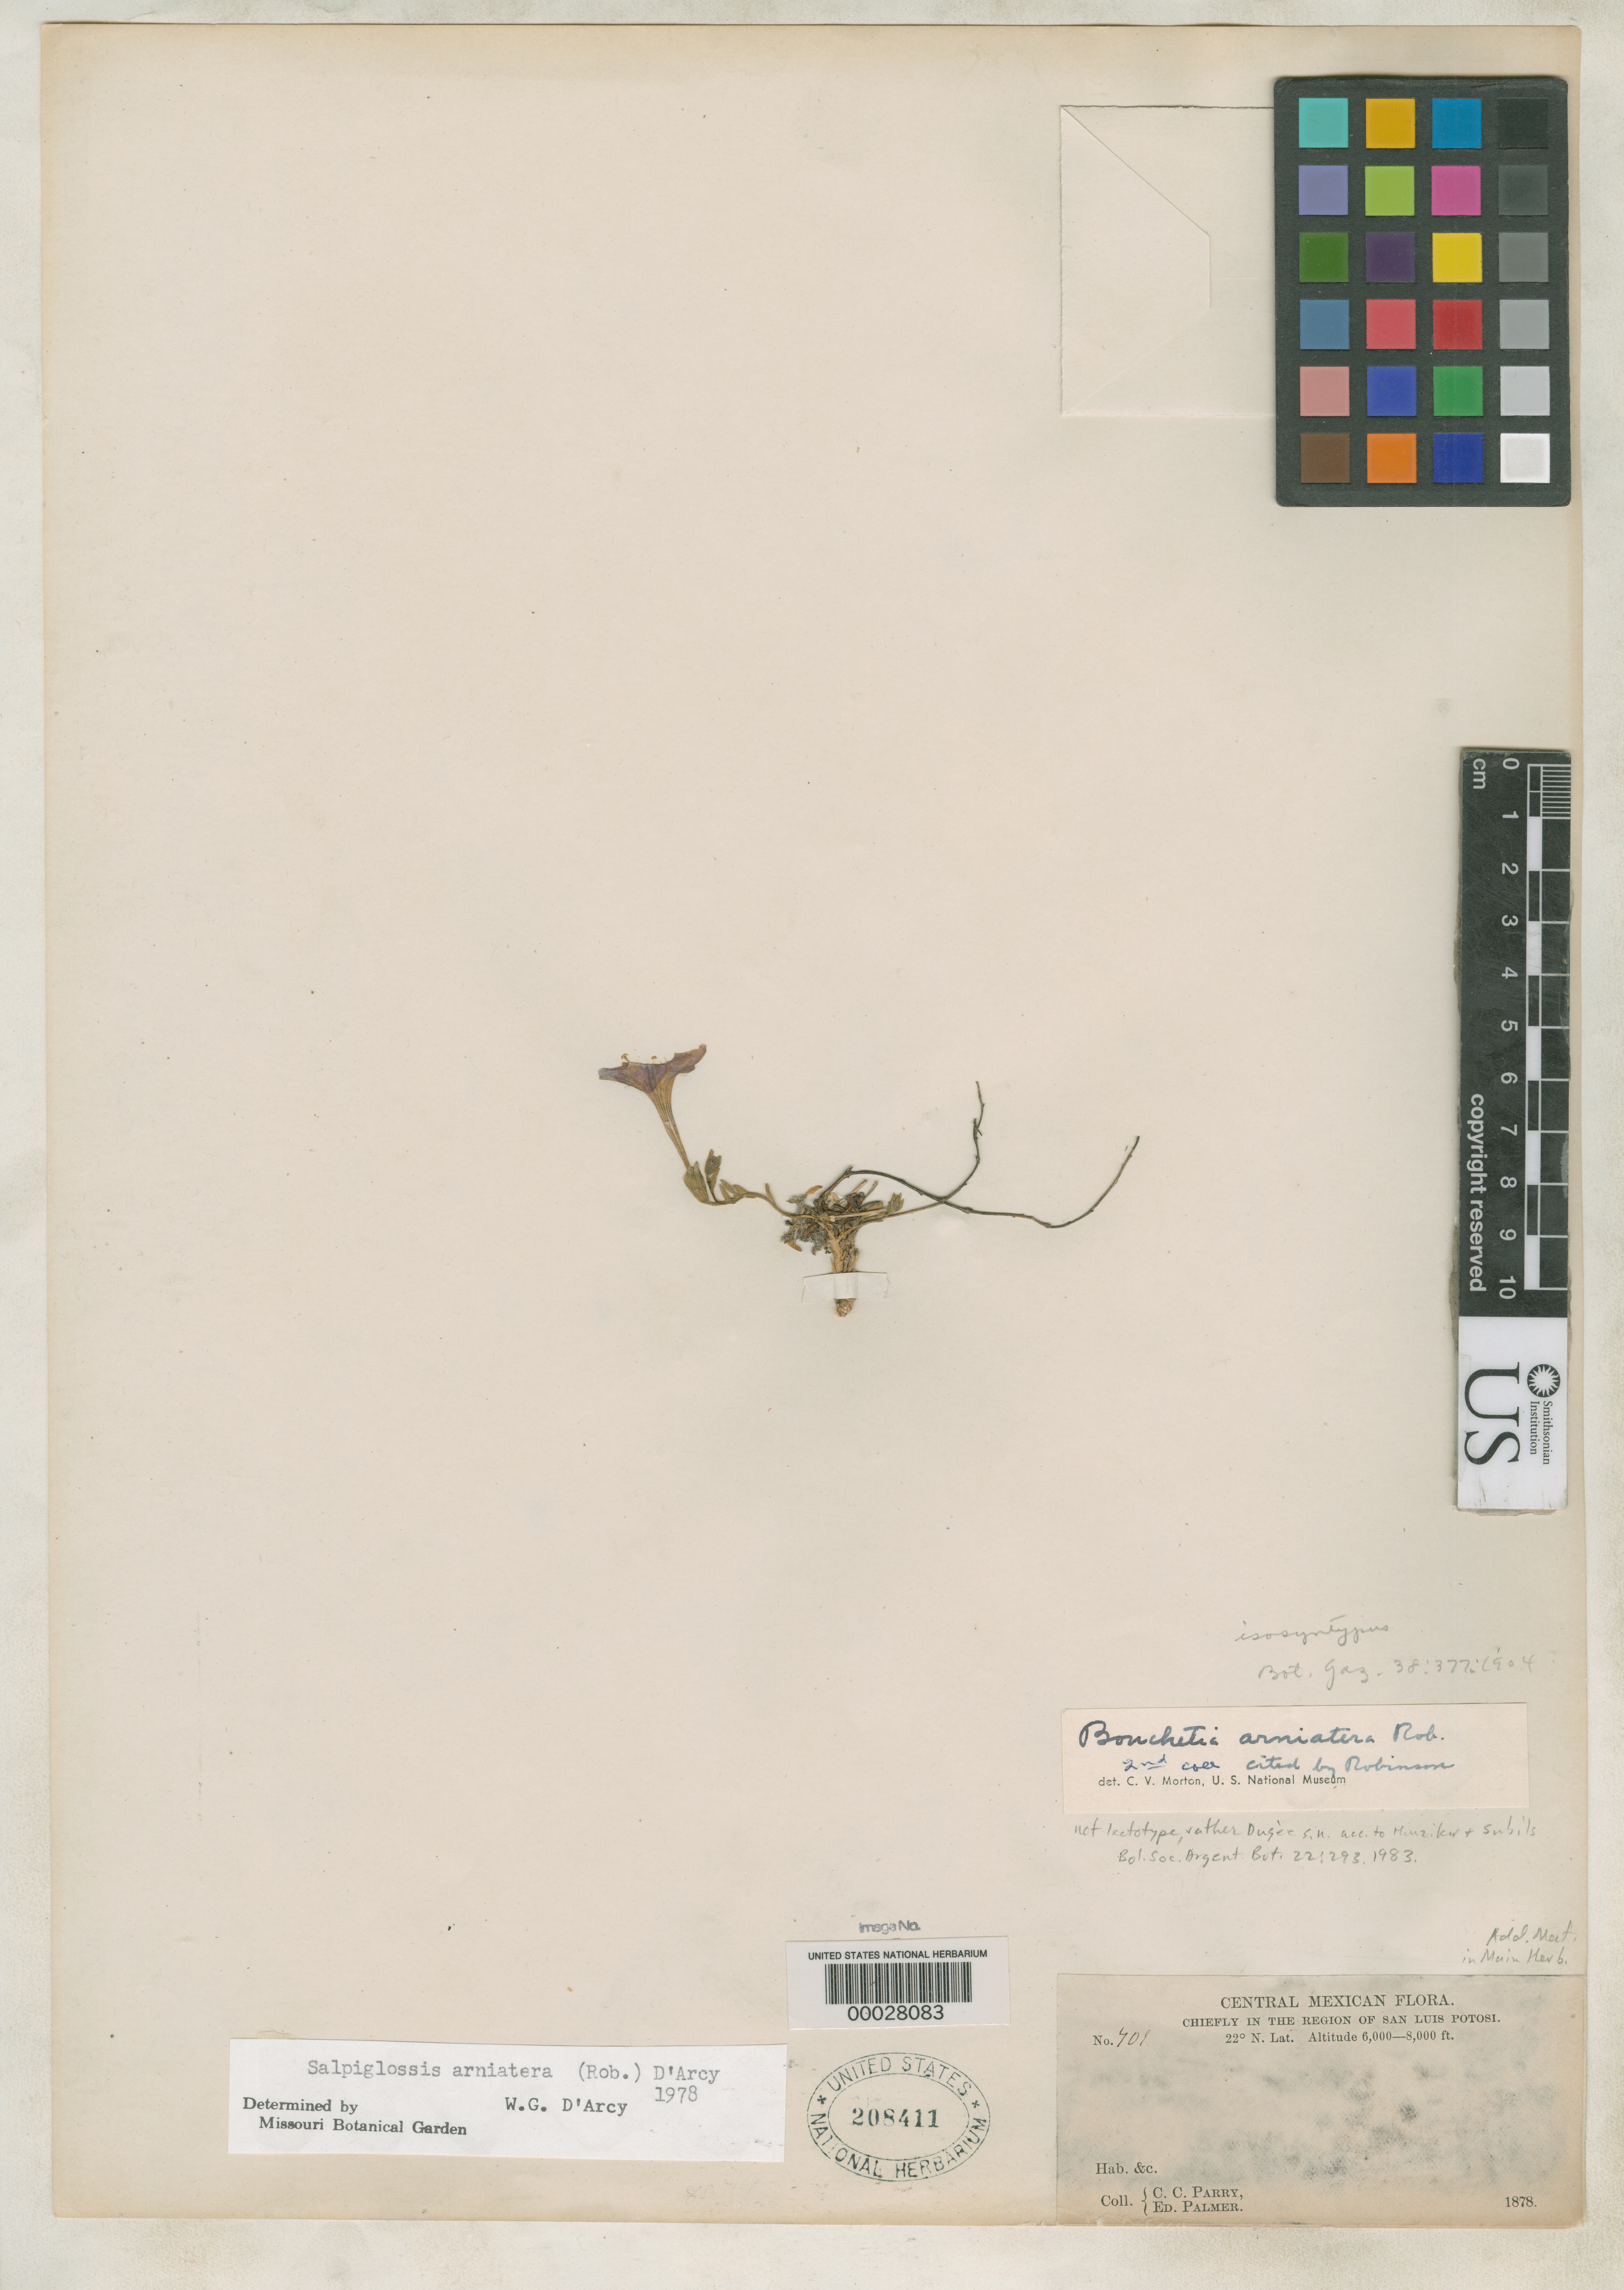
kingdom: Plantae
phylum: Tracheophyta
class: Magnoliopsida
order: Solanales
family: Solanaceae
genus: Bouchetia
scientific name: Bouchetia arniatera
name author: B.L. Rob.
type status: Isosyntype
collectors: C. C. Parry & E. Palmer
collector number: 701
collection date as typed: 1878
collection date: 1878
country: Mexico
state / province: San Luis Potosi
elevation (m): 1829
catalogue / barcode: US 208411